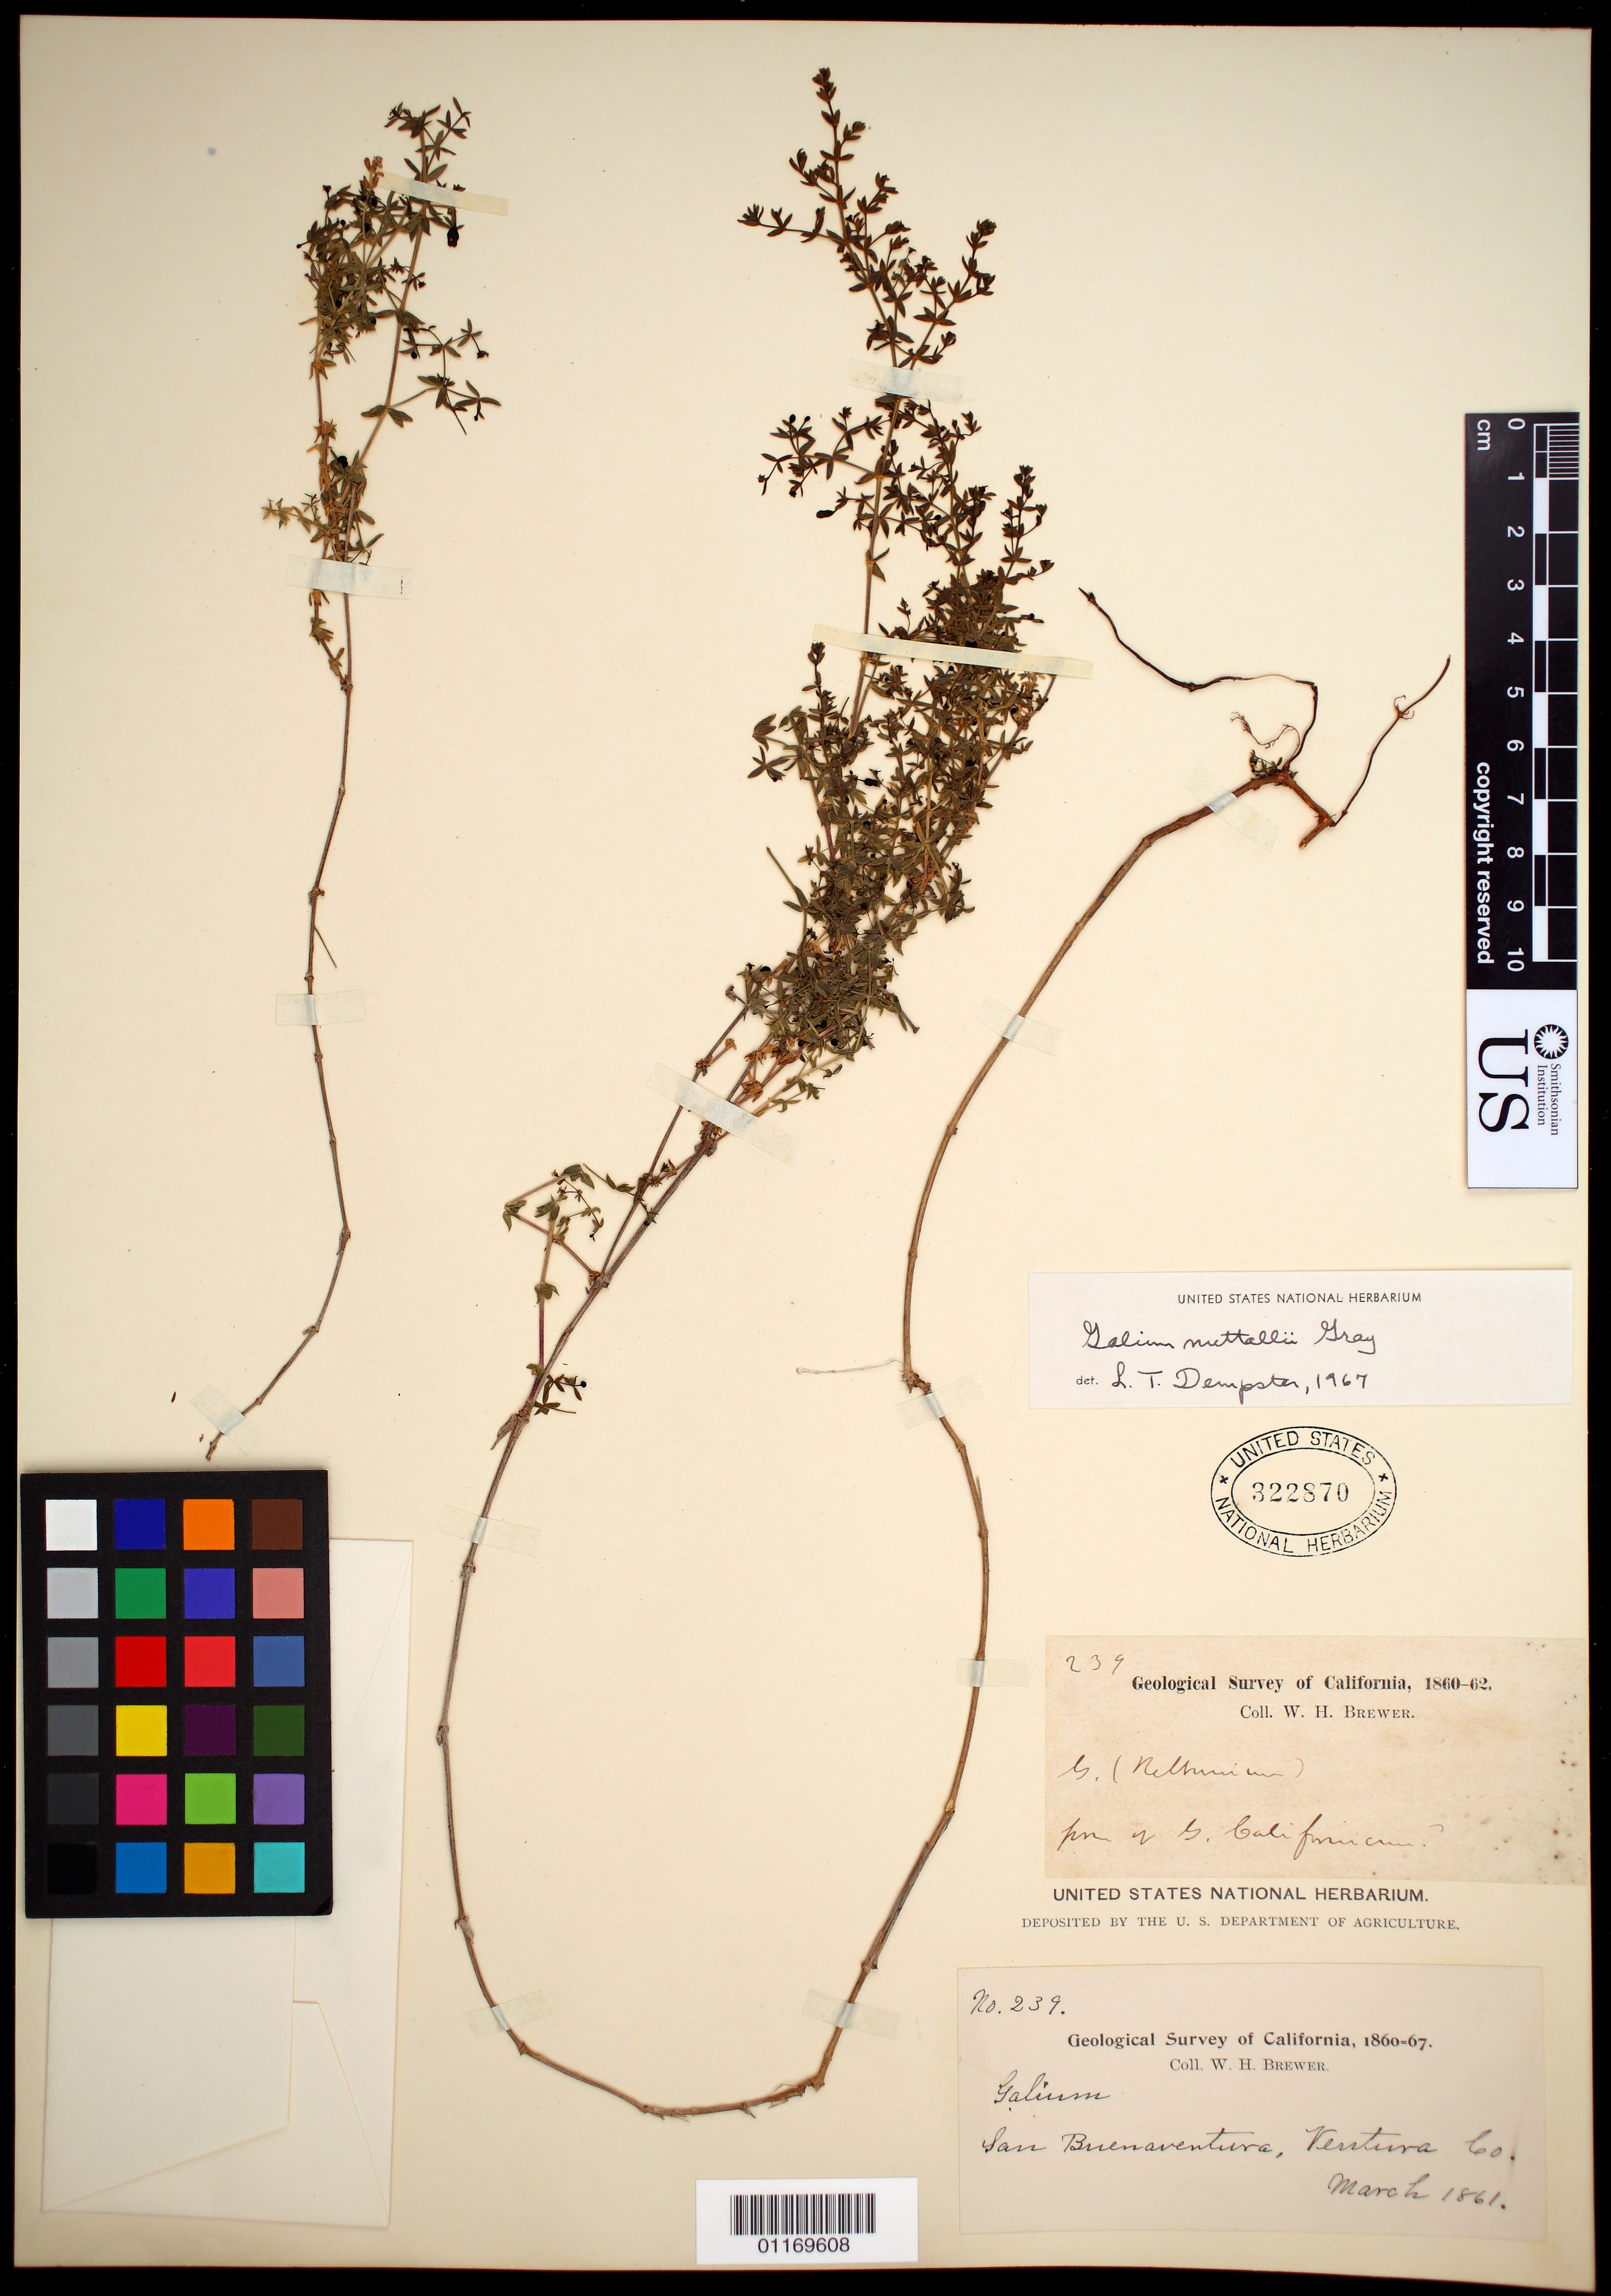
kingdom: Plantae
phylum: Tracheophyta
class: Magnoliopsida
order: Gentianales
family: Rubiaceae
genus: Galium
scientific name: Galium nuttallii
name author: A. Gray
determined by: Dempster, L. T.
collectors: W. H. Brewer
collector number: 239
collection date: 1861-03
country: United States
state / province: California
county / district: Ventura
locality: San Buenaventura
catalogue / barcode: US 322870